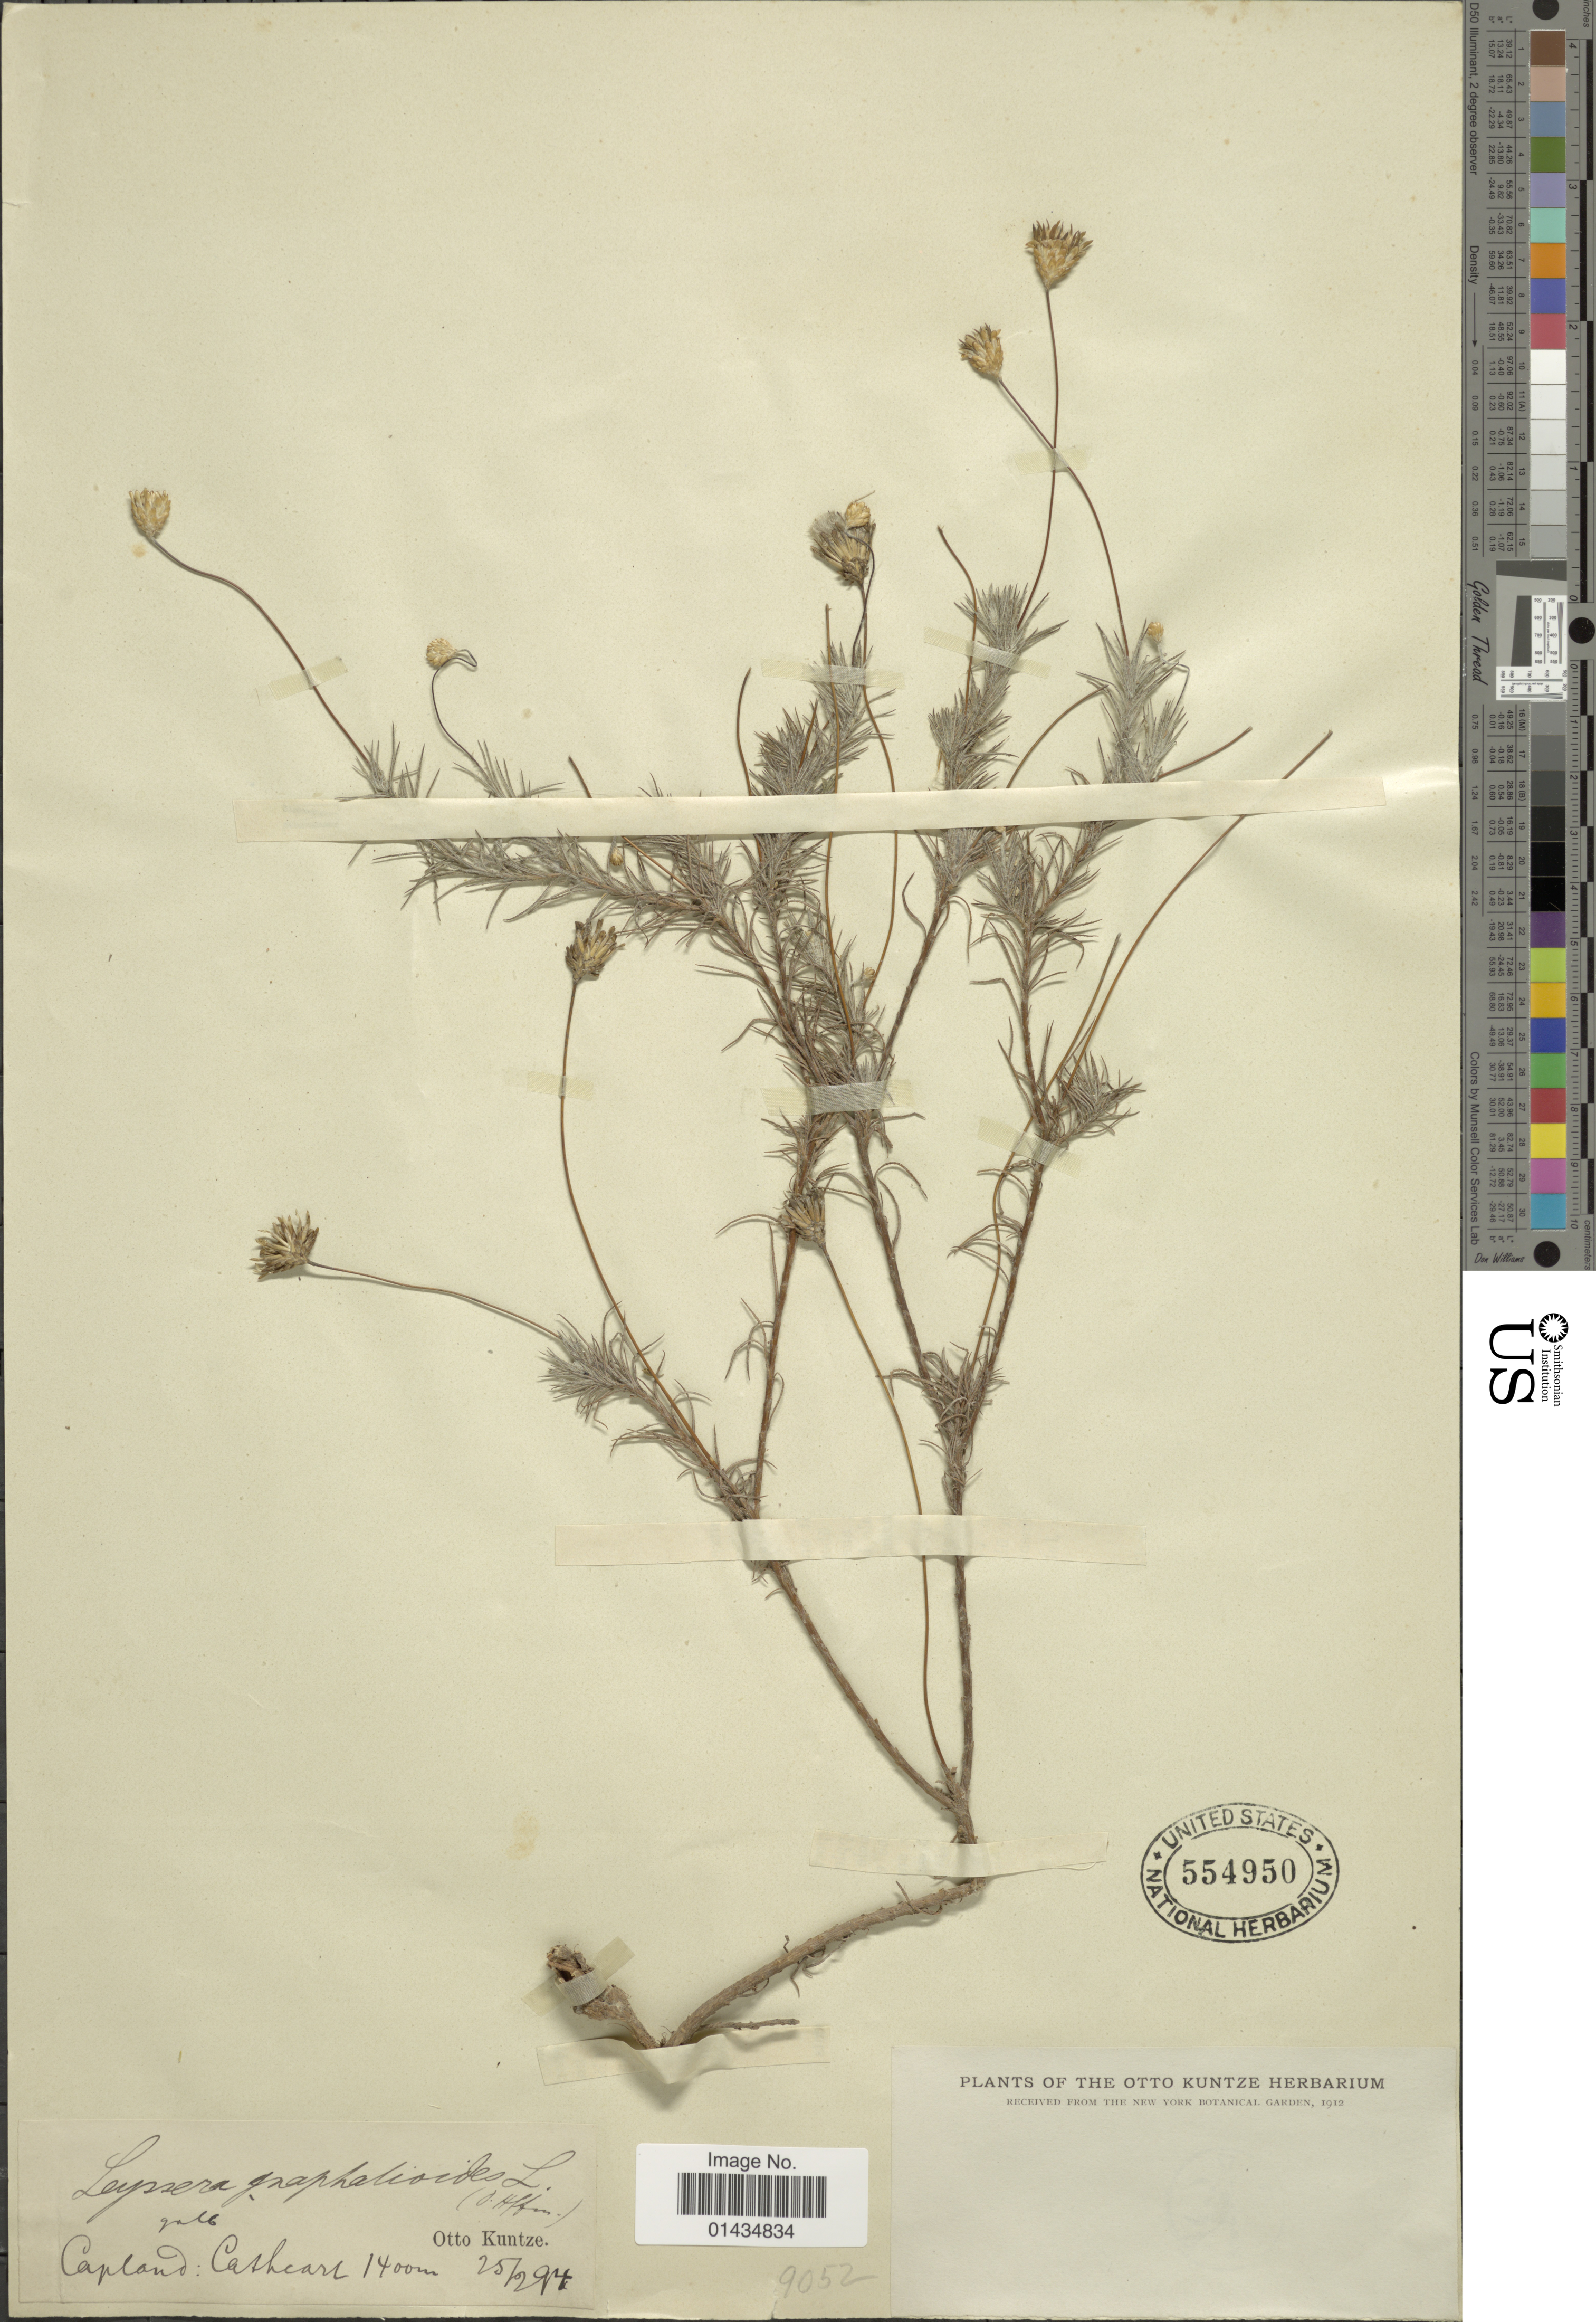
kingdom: Plantae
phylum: Tracheophyta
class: Magnoliopsida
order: Asterales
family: Asteraceae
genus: Leysera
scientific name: Leysera gnaphalodes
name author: (L.) L.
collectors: C.E.O. Kuntze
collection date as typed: Transcribed d/m/y: 25/2/94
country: South Africa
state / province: Eastern Cape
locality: Capland: Cathcart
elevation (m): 1400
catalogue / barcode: US 554950